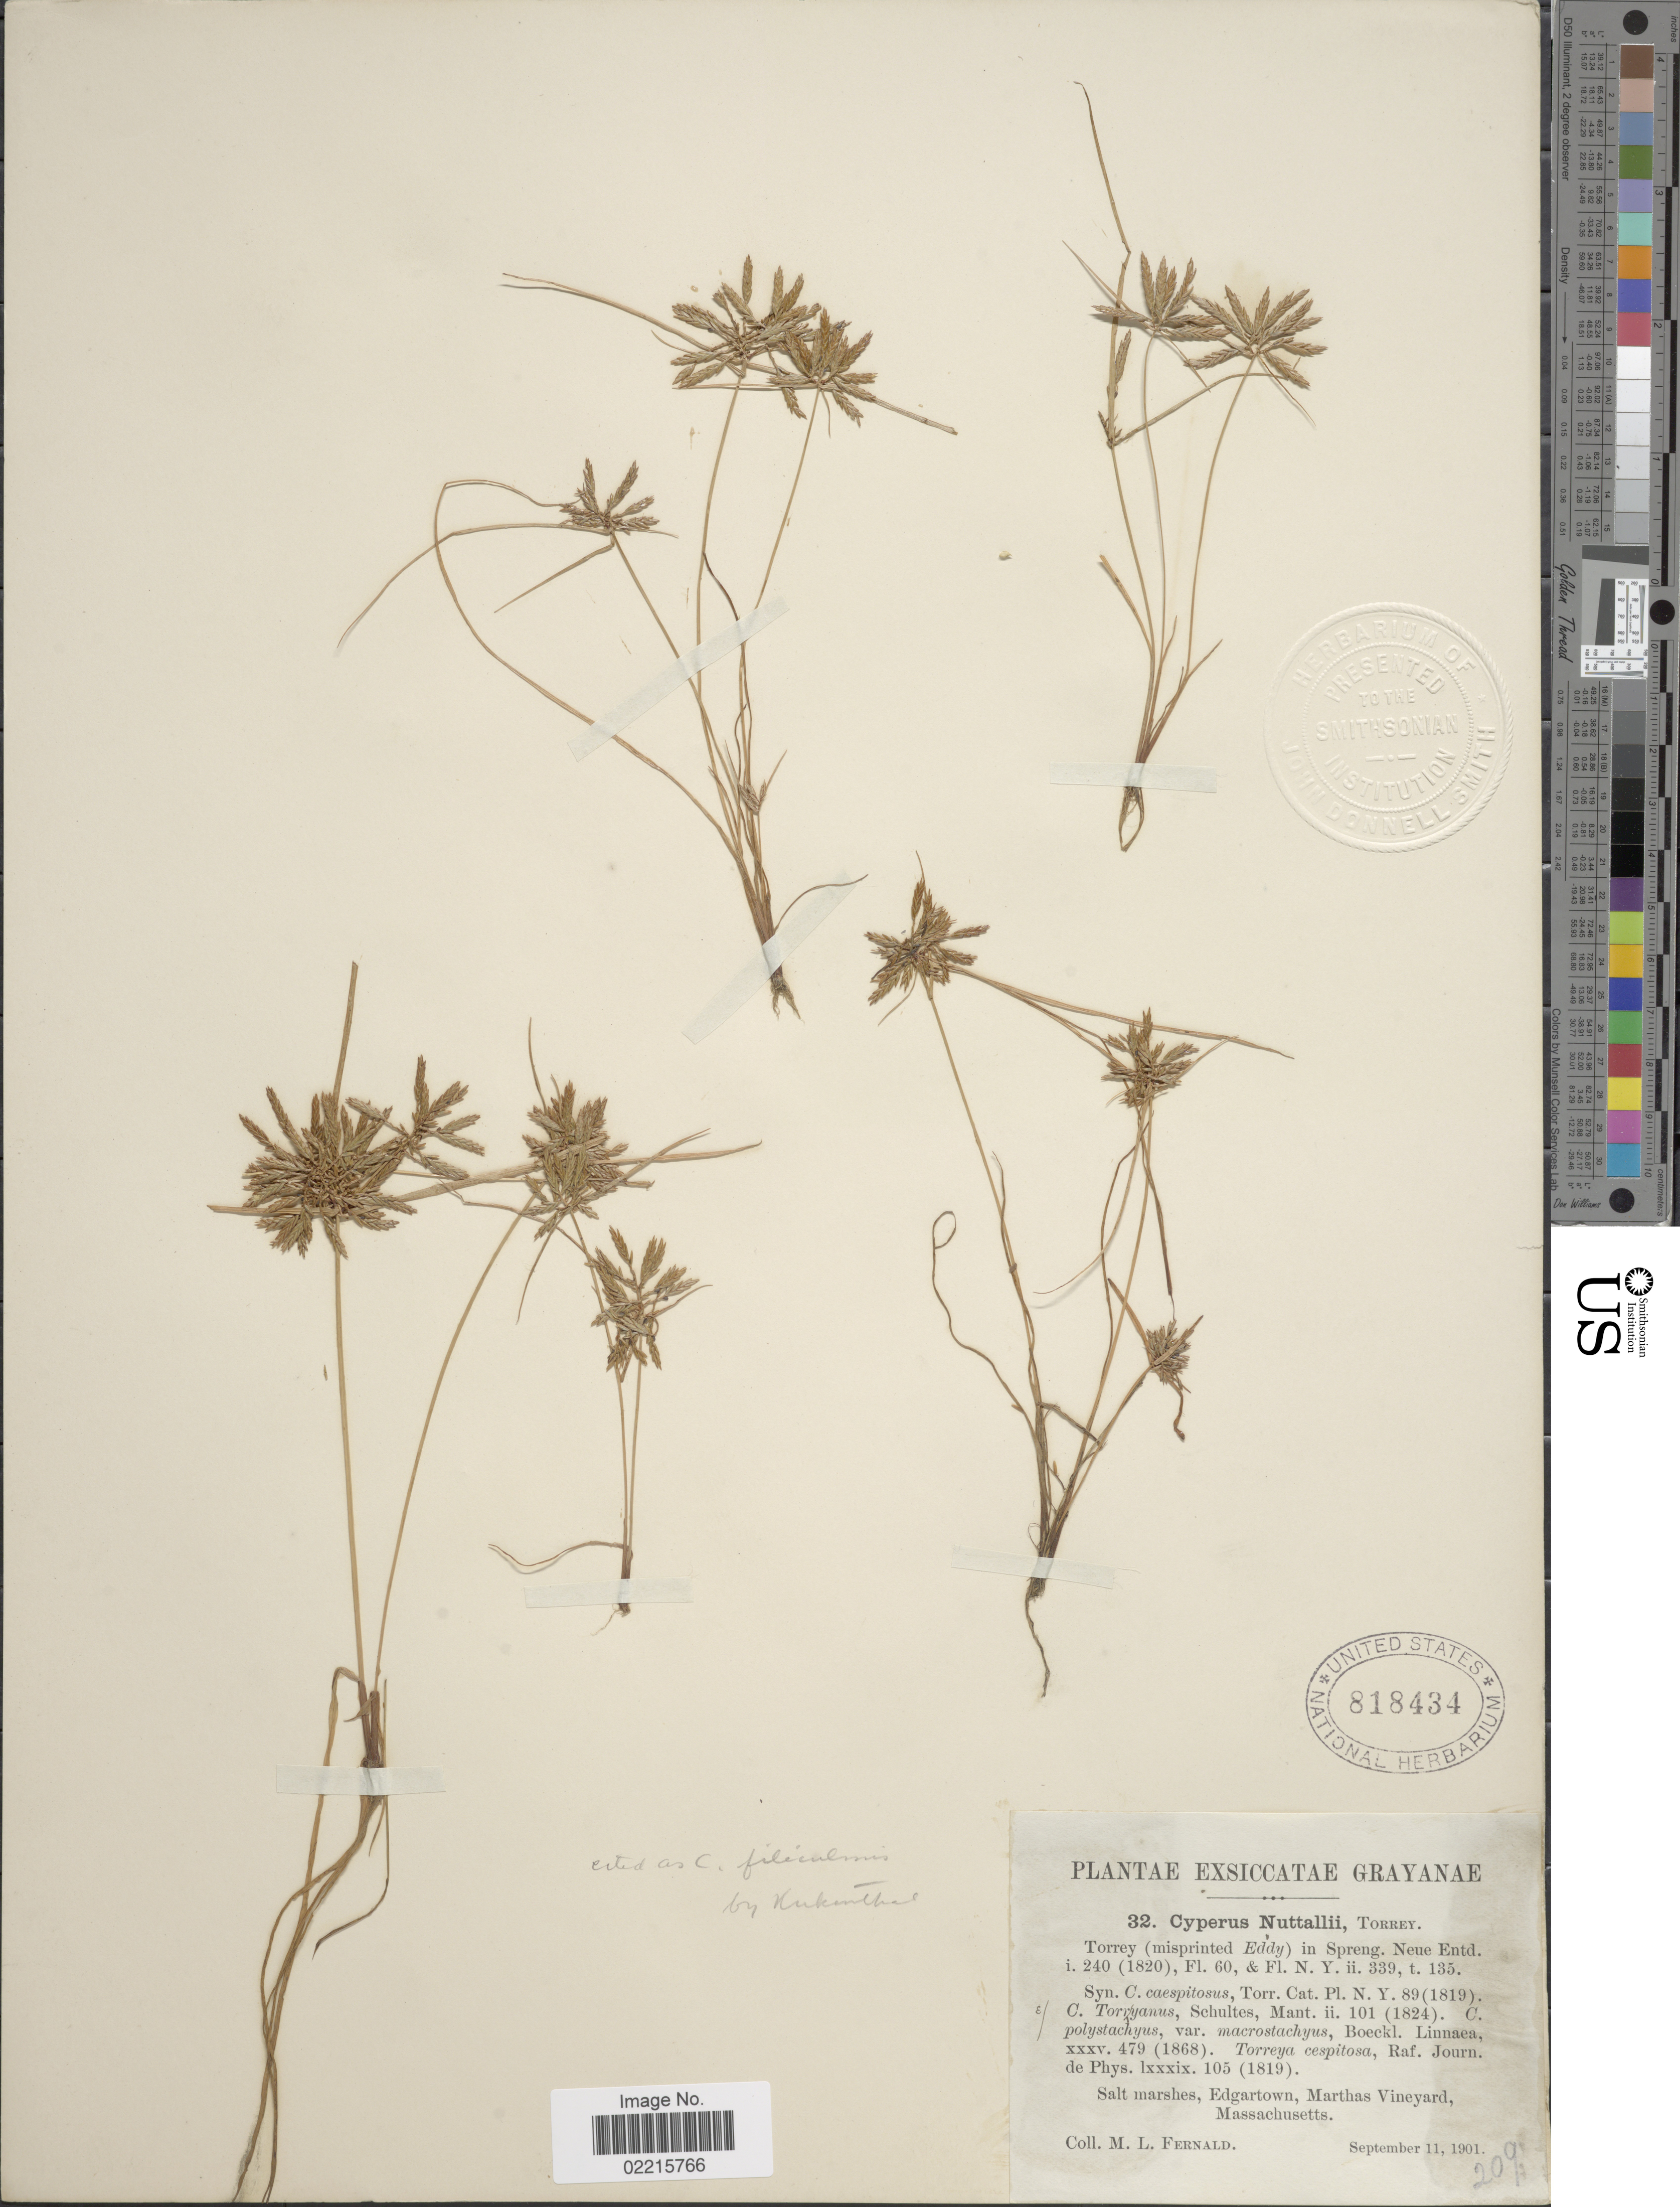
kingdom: Plantae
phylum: Tracheophyta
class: Liliopsida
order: Poales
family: Cyperaceae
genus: Cyperus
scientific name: Cyperus filicinus Vahl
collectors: M. L. Fernald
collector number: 32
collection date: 1901-09-11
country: United States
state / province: Massachusetts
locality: Edgartown, Marthas Vineyard. Grayanae [unsure placement]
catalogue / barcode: US 818434